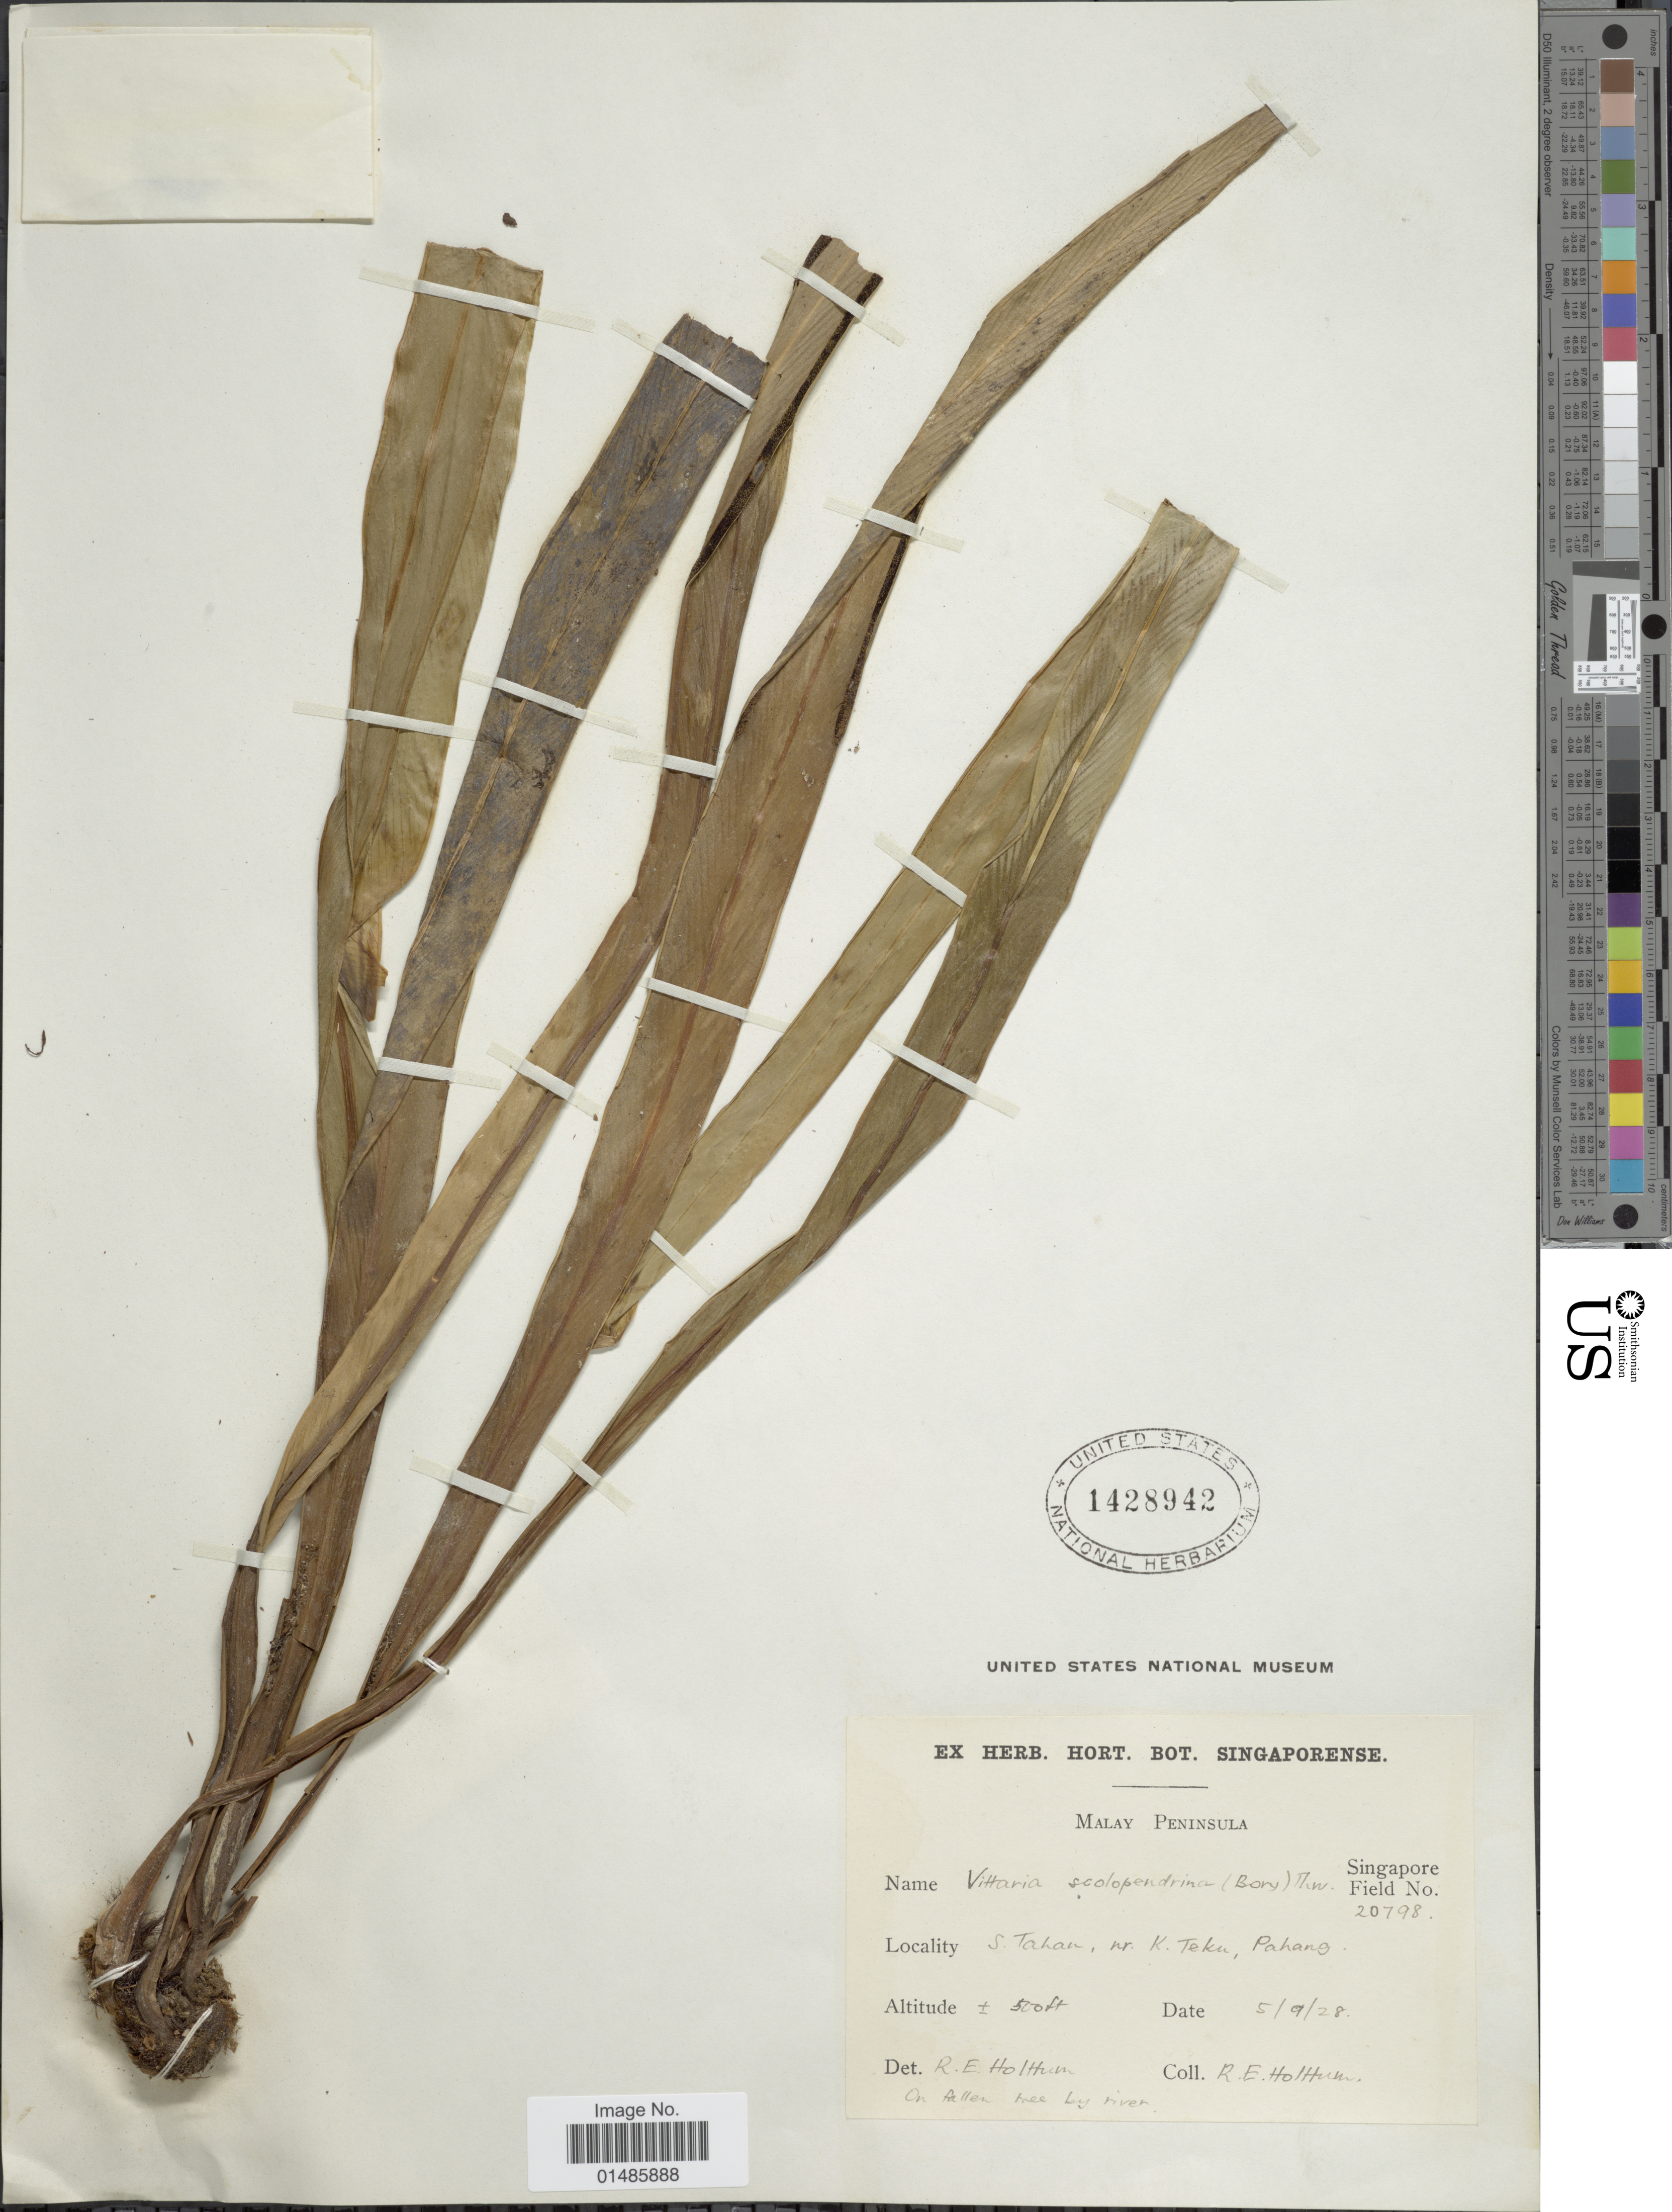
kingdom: Plantae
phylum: Tracheophyta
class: Polypodiopsida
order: Polypodiales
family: Pteridaceae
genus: Haplopteris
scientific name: Haplopteris scolopendrina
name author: (Bory) Presl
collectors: R. E. Holttum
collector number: Singapore Field 20798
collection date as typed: Transcribed d/m/y: 5/9/28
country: Malaysia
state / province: Pahang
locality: Malay Peninsula. S. Tahan, nr. K. Teku.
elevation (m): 152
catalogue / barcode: US 1428942